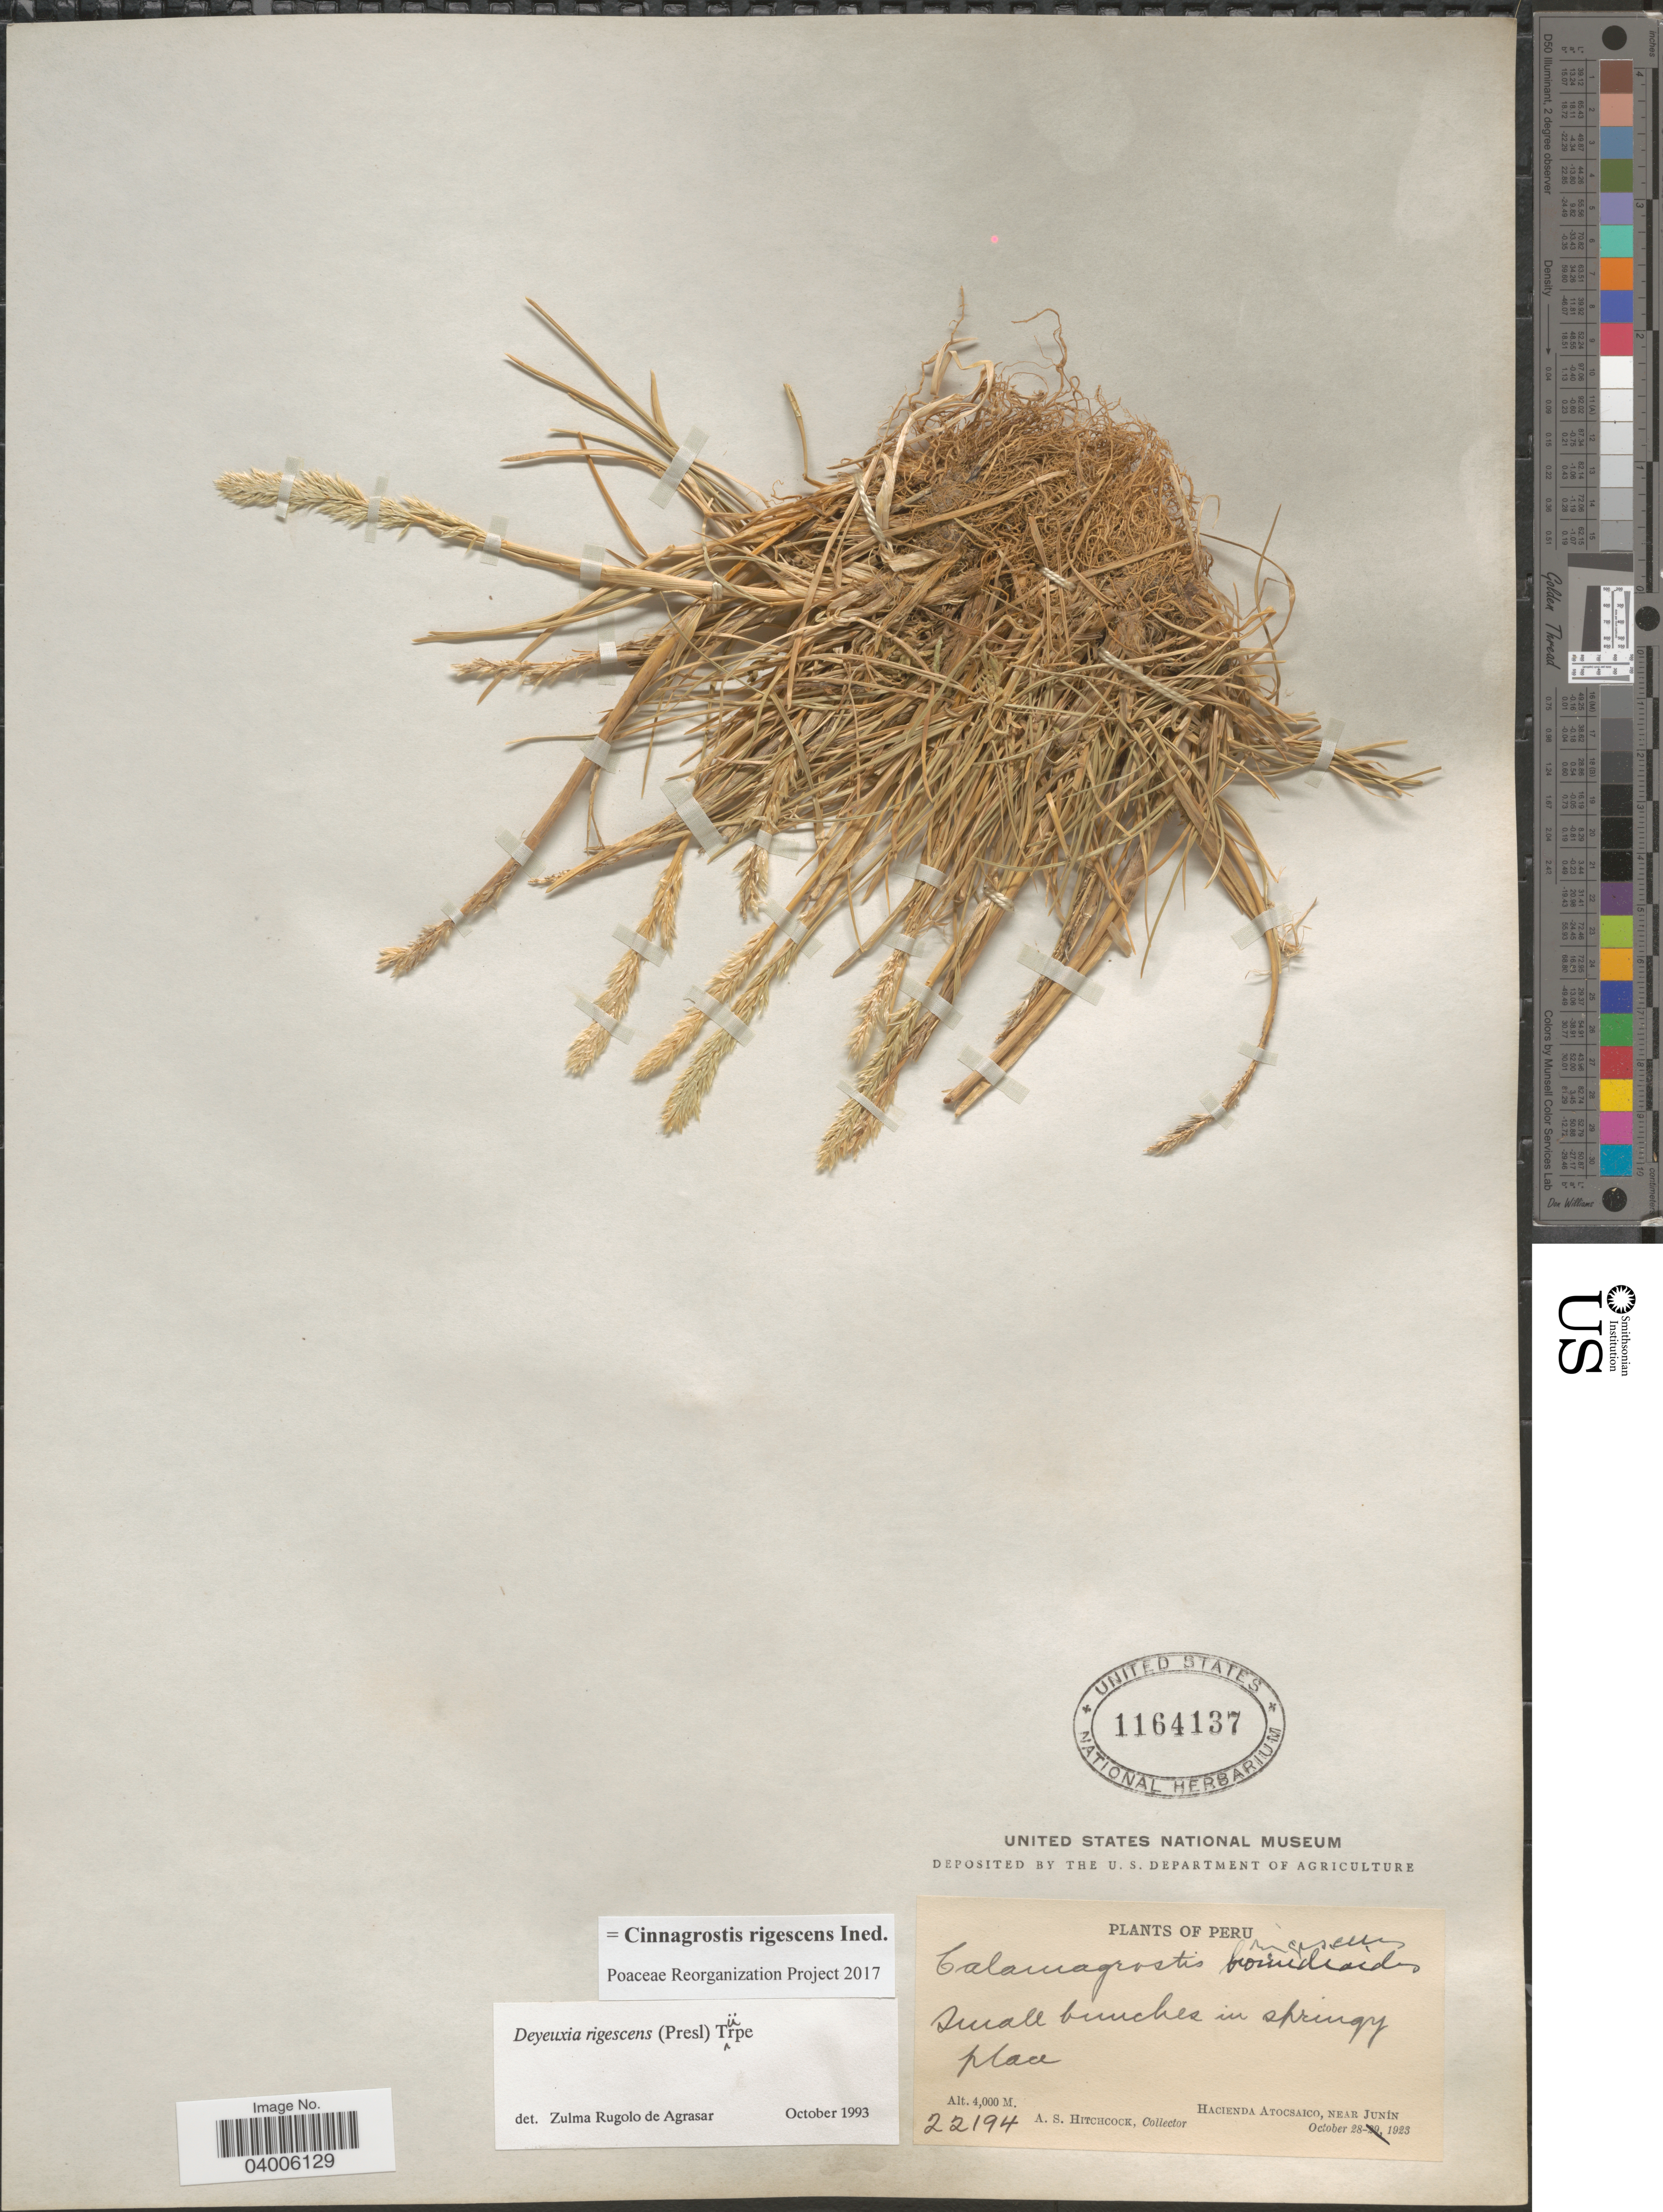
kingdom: Plantae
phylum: Tracheophyta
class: Liliopsida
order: Poales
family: Poaceae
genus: Cinnagrostis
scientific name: Cinnagrostis rigescens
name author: (J. Presl) P.M. Peterson et al.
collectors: A. S. Hitchcock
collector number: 22194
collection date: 1923-10-28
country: Peru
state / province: Junín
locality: Hacienda Atocsaico, near Junín.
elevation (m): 4000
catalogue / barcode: US 1164137